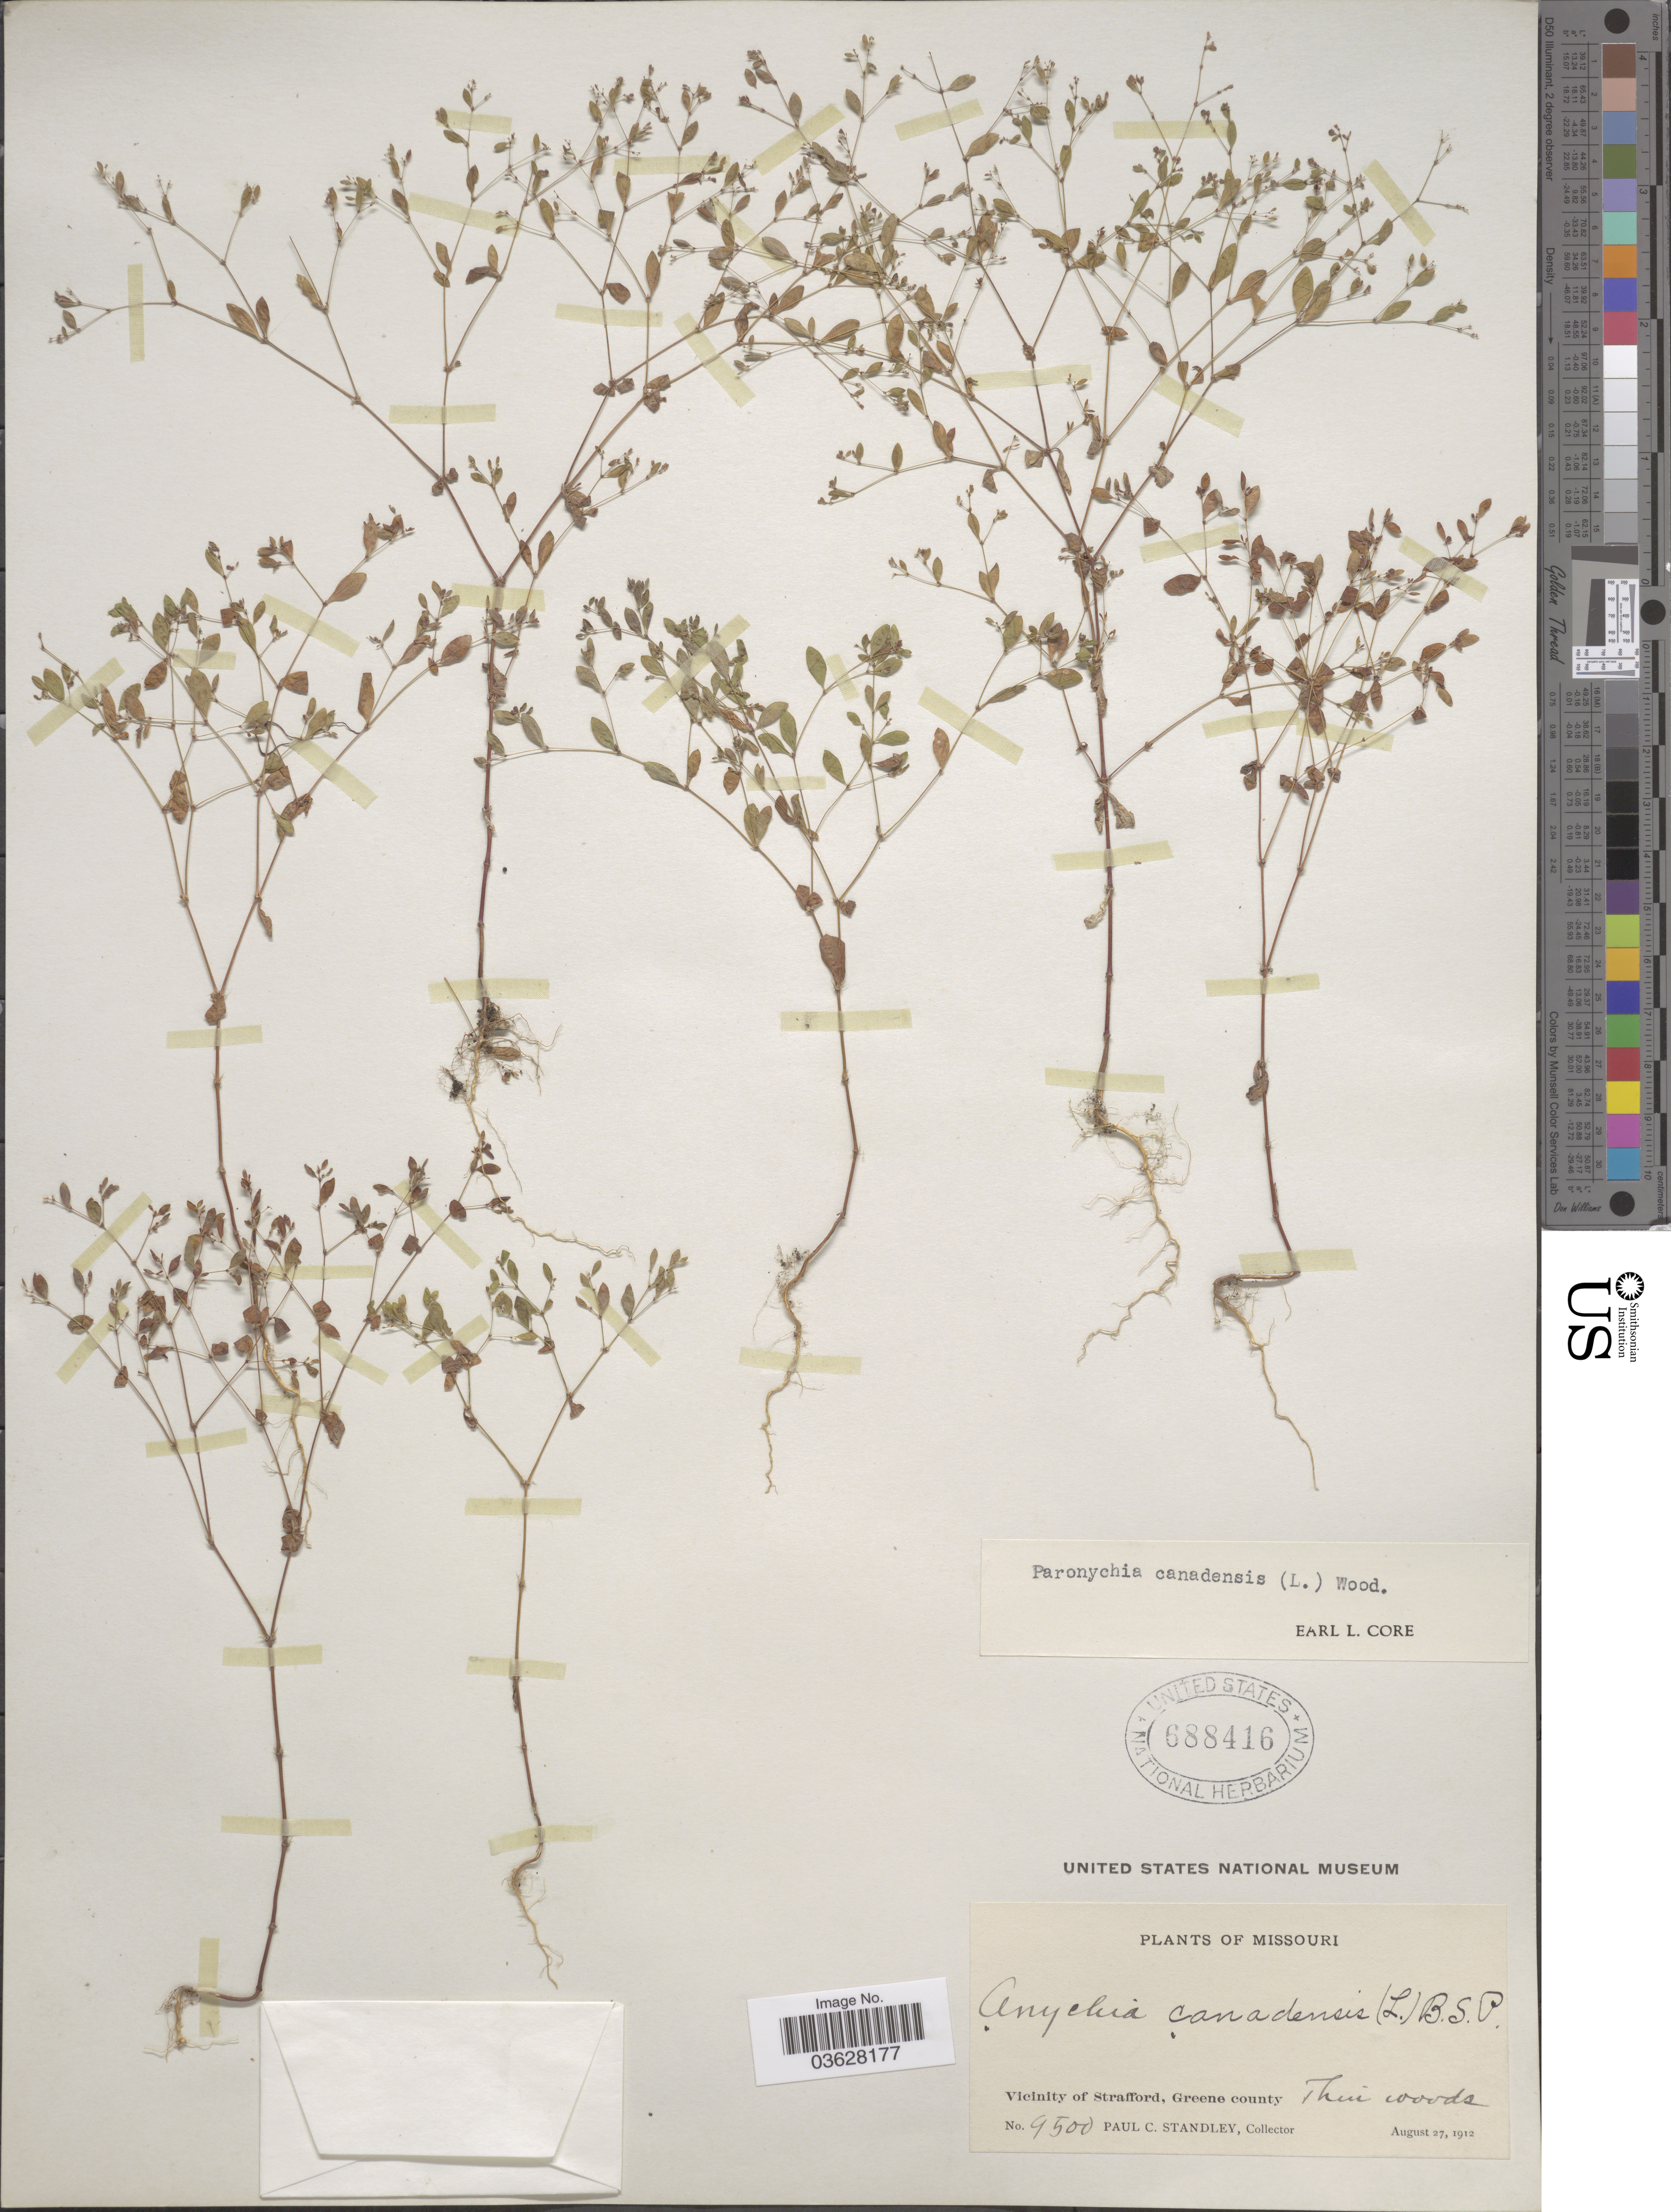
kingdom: Plantae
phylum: Tracheophyta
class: Magnoliopsida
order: Caryophyllales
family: Caryophyllaceae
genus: Paronychia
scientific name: Paronychia canadensis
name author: (L.) Alph. Wood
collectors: P. C. Standley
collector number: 9500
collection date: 1912-08-27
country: United States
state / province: Missouri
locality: Vicinity of Strafford, Greene county.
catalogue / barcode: US 688416